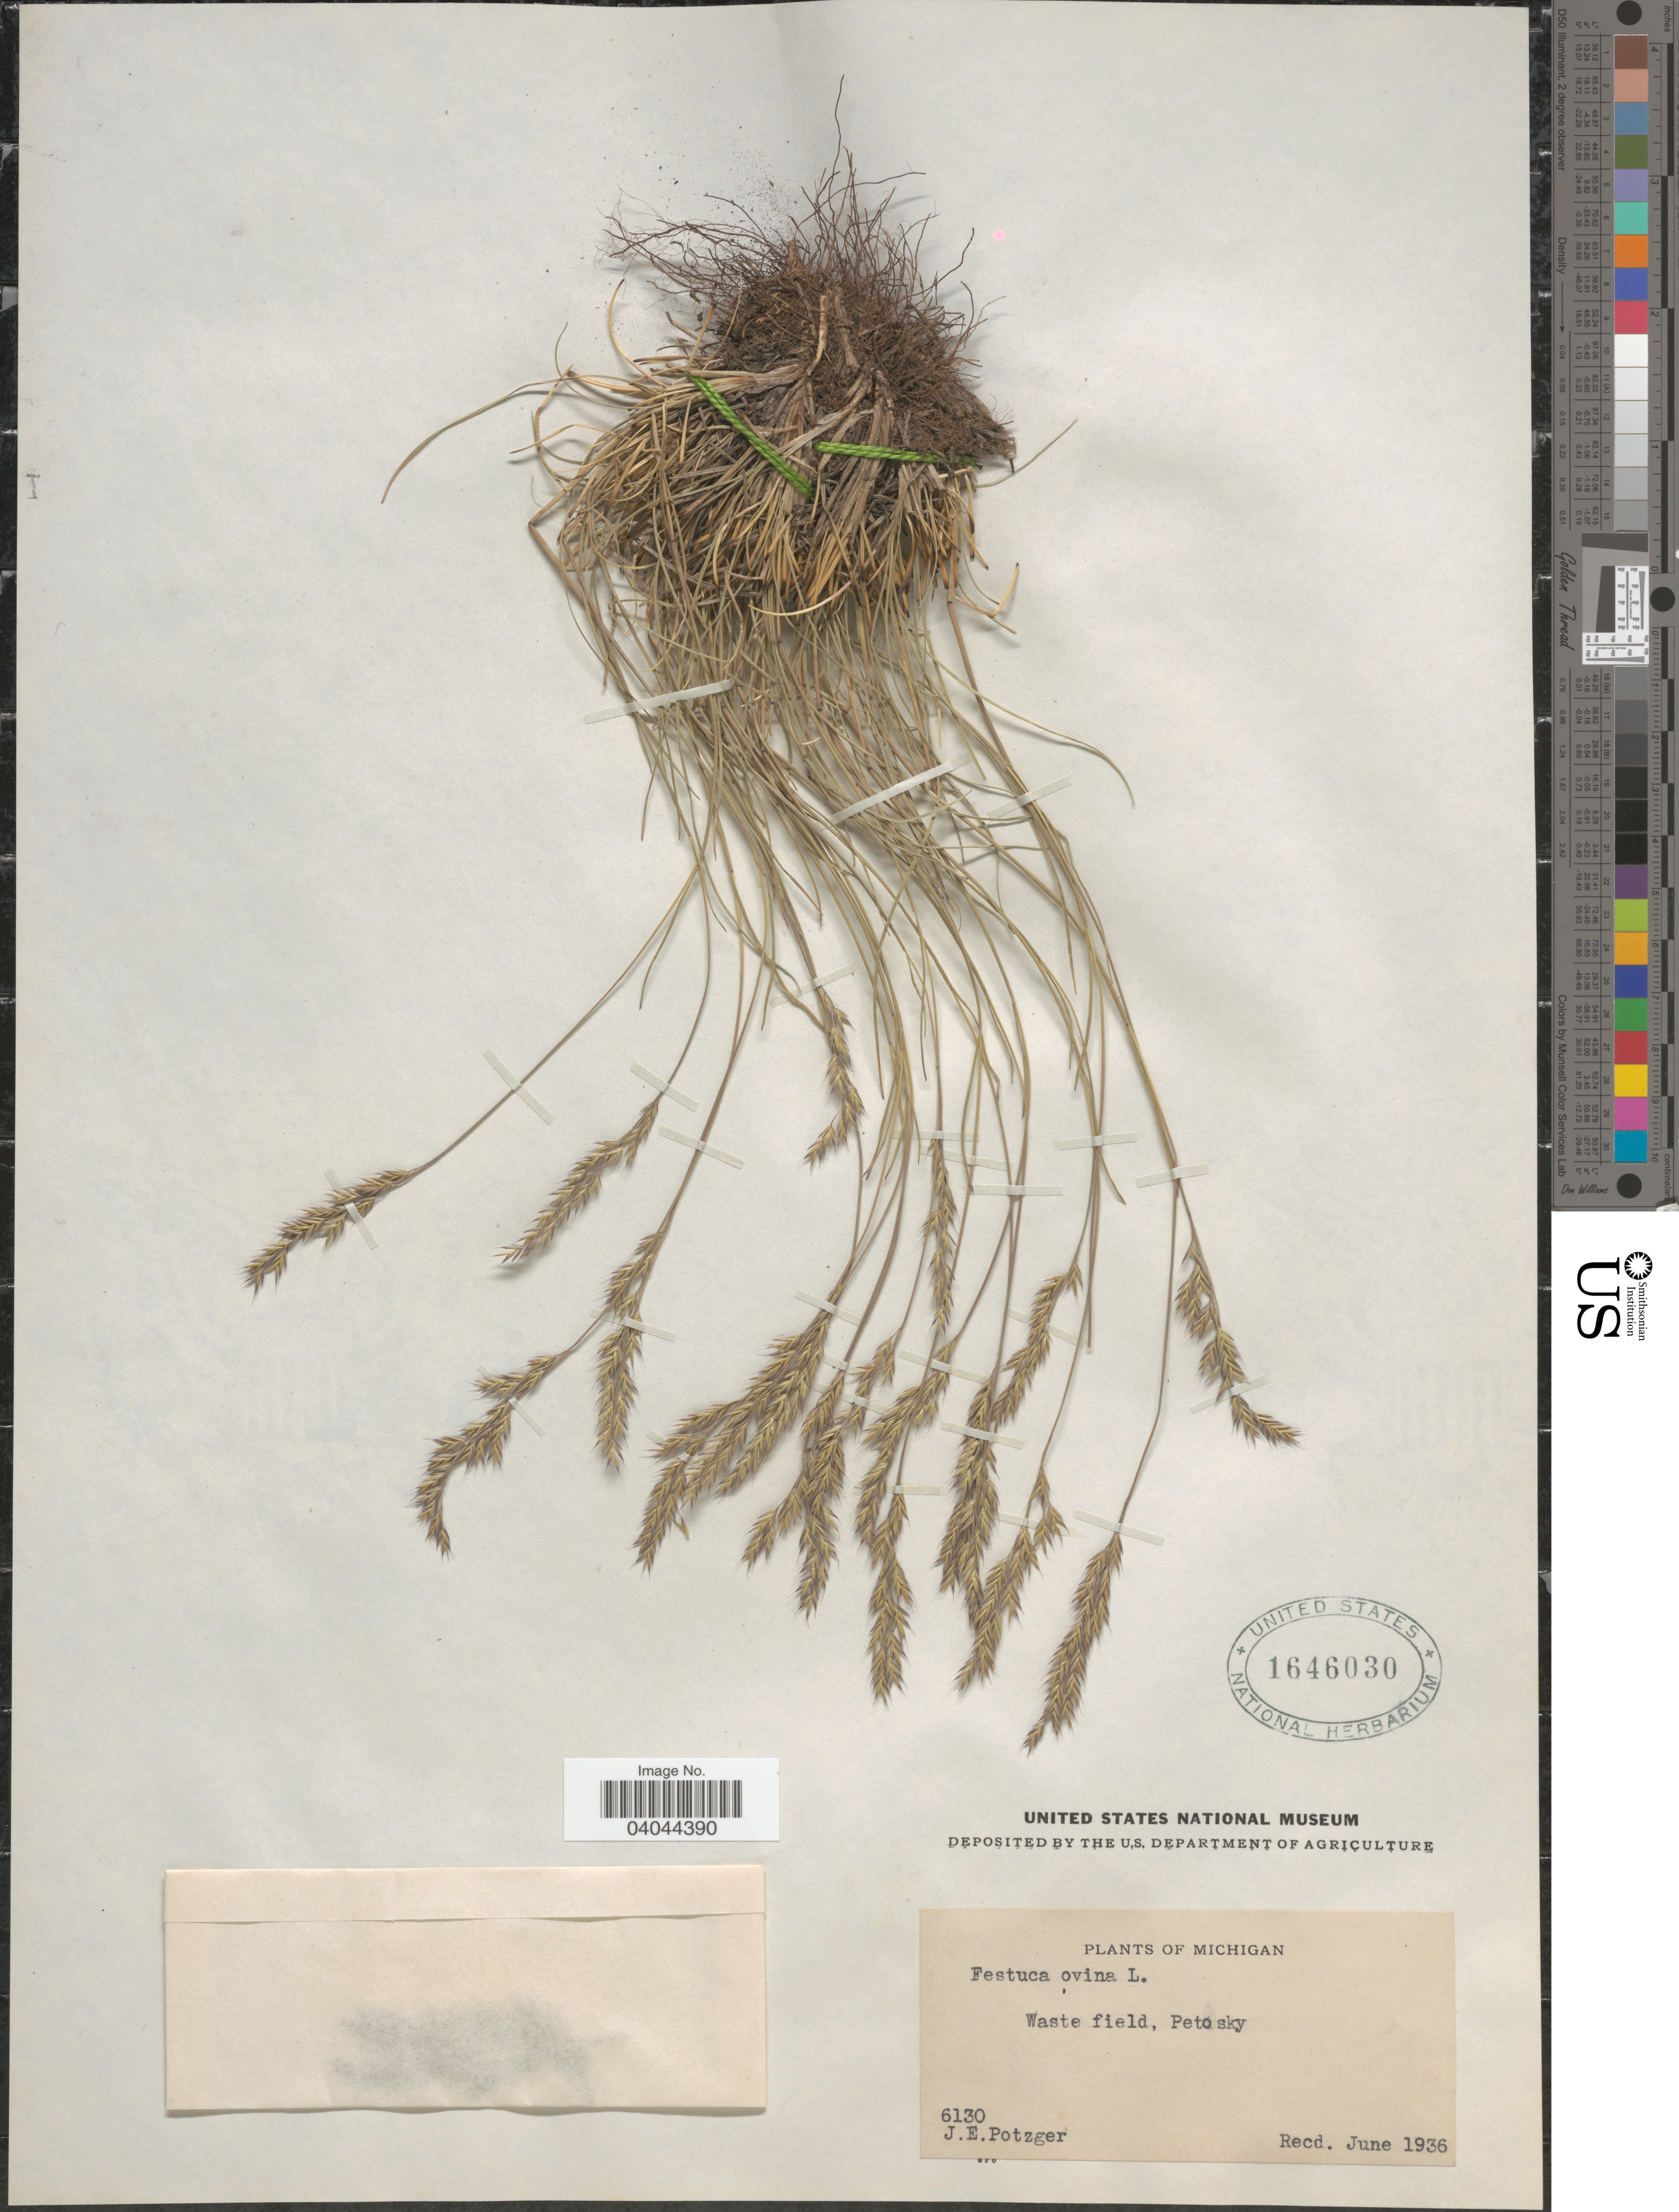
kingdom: Plantae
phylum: Tracheophyta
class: Liliopsida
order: Poales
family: Poaceae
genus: Festuca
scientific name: Festuca ovina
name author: L.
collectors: J. Potzger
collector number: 6130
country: United States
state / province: Michigan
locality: Waste field, Petosky.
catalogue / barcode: US 1646030